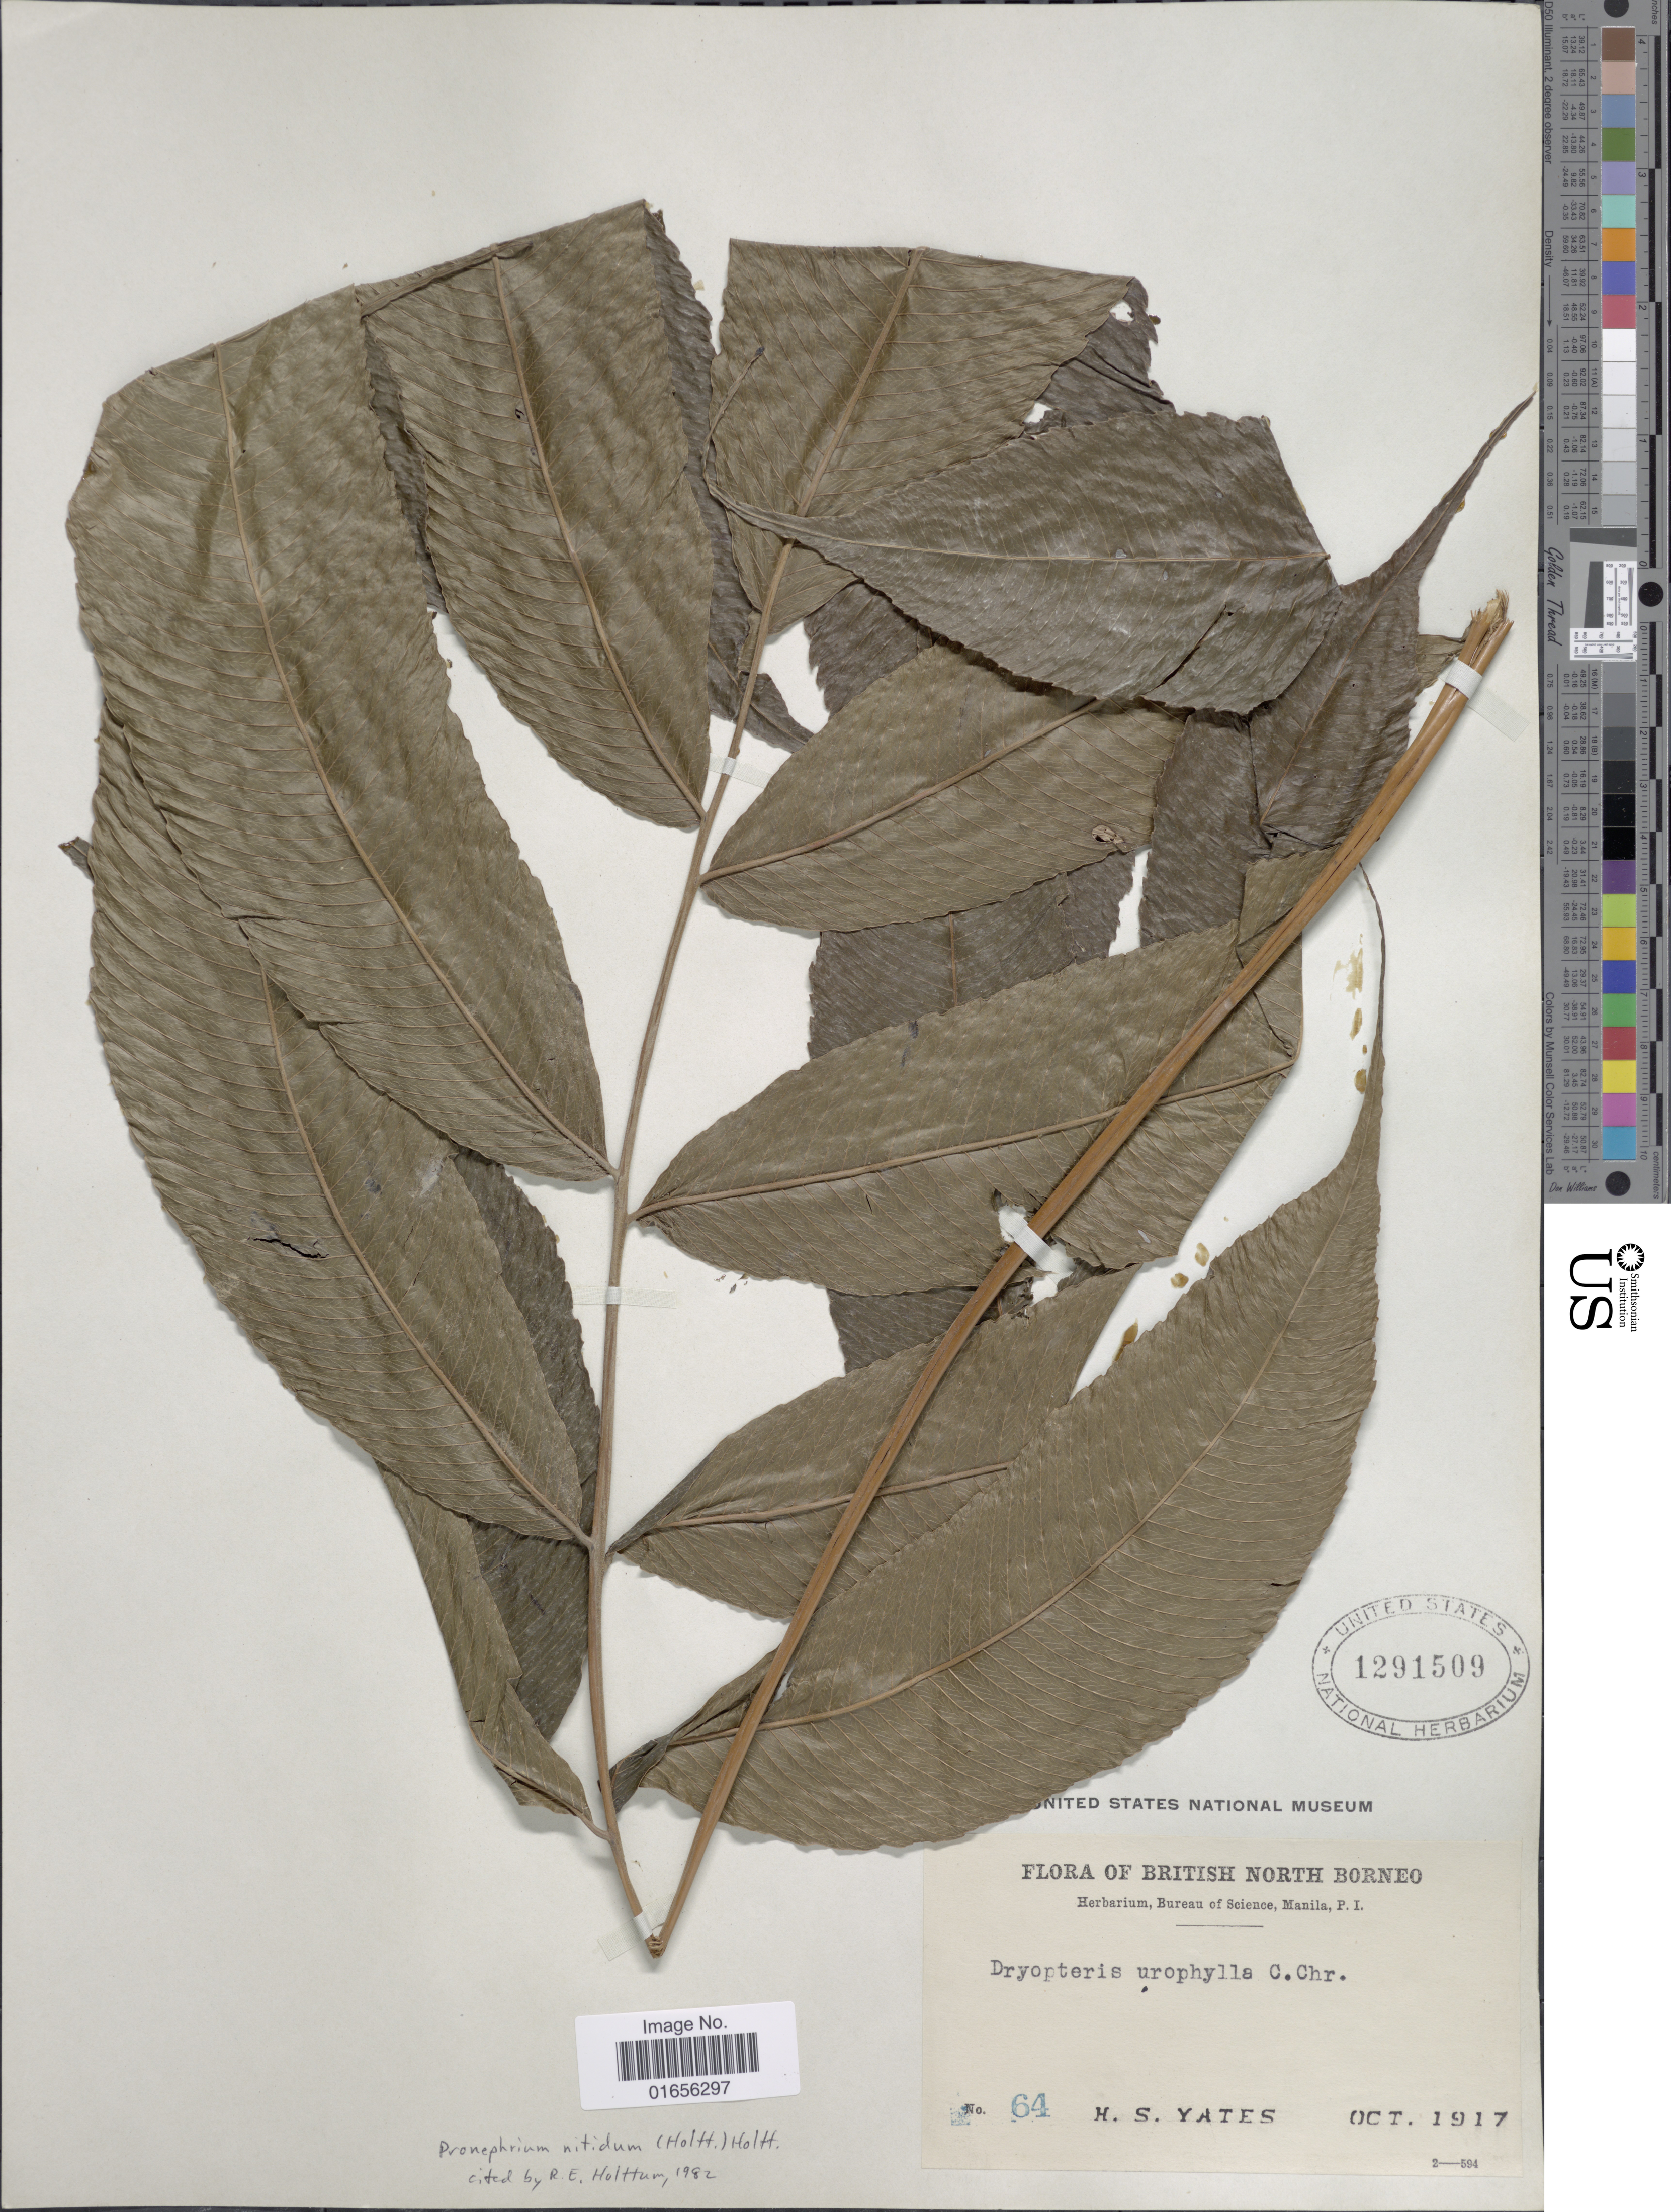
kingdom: Plantae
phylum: Tracheophyta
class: Polypodiopsida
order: Polypodiales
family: Thelypteridaceae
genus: Pronephrium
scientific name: Pronephrium nitidum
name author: Holttum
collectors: H. S. Yates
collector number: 64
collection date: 1917-10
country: Malaysia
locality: British North Borneo,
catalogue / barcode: US 1291509